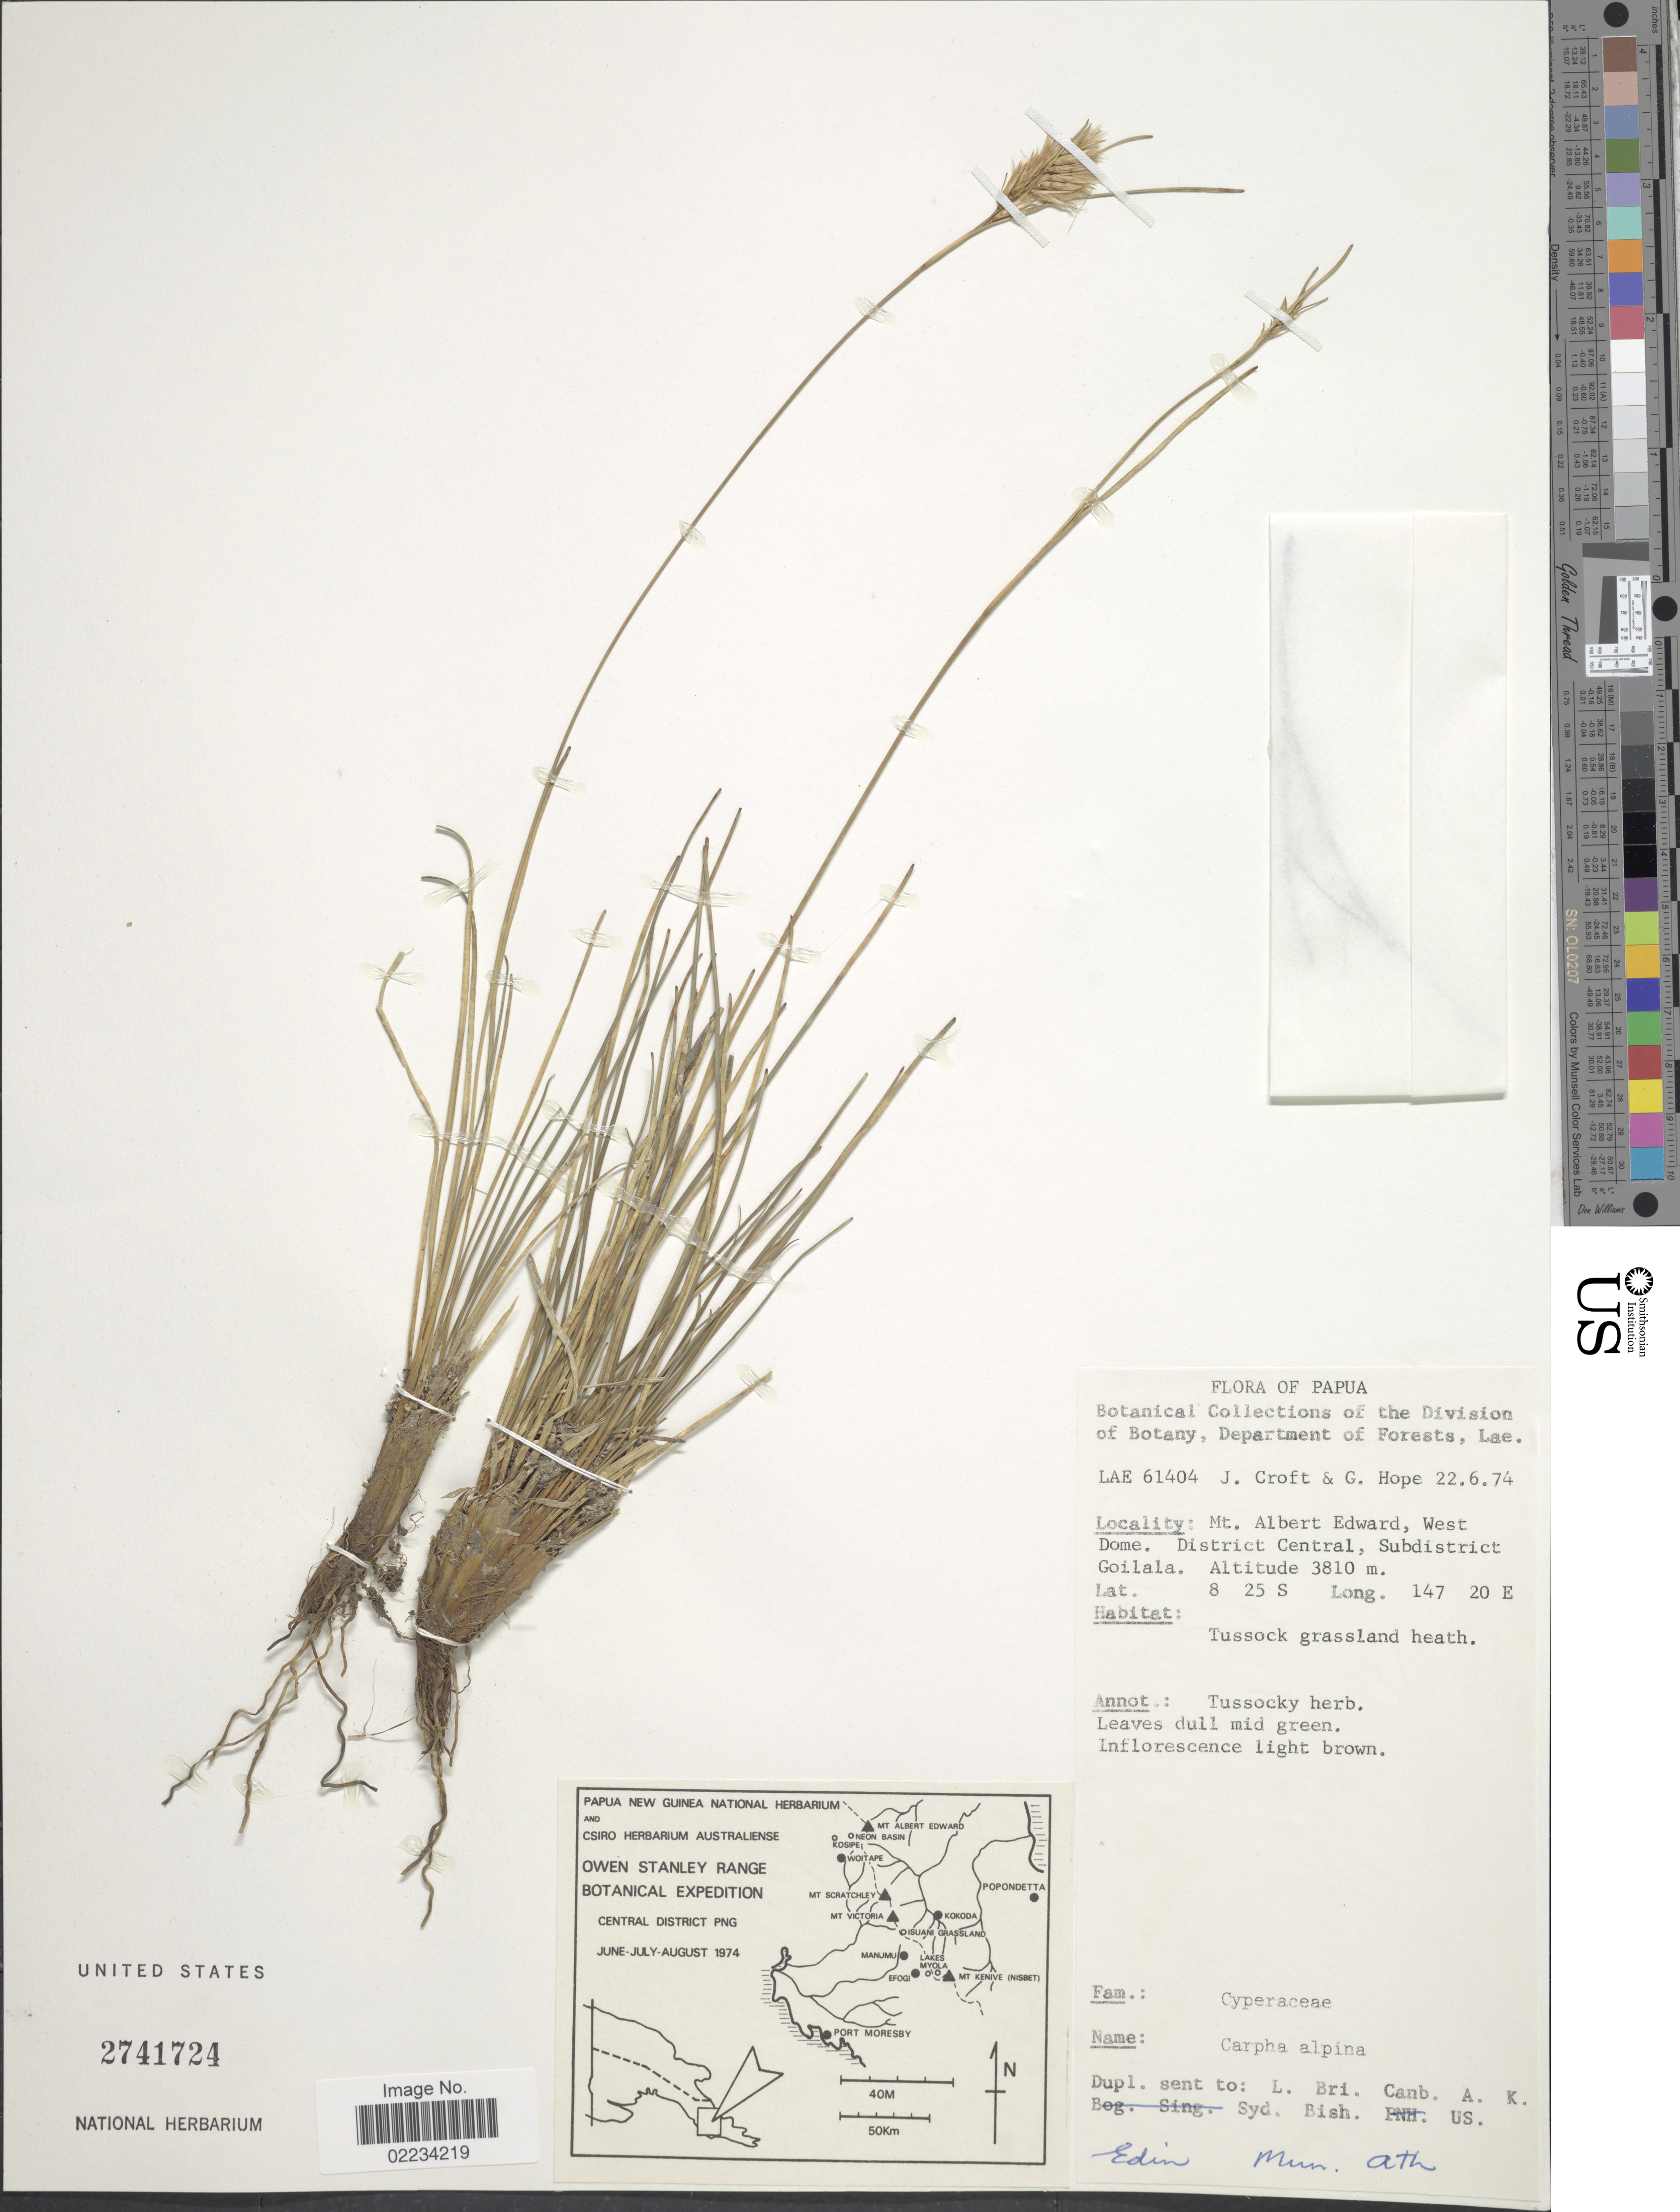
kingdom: Plantae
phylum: Tracheophyta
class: Liliopsida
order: Poales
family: Cyperaceae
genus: Carpha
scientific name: Carpha alpina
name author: R. Br.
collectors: J. Croft & G. Hope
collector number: LAE 61404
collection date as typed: Transcribed d/m/y: 22/6/74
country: Papua New Guinea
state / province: Central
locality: Mt Albert Edward, West Dome, District Central, Subdistrict Goilala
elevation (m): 3810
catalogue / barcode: US 2741724